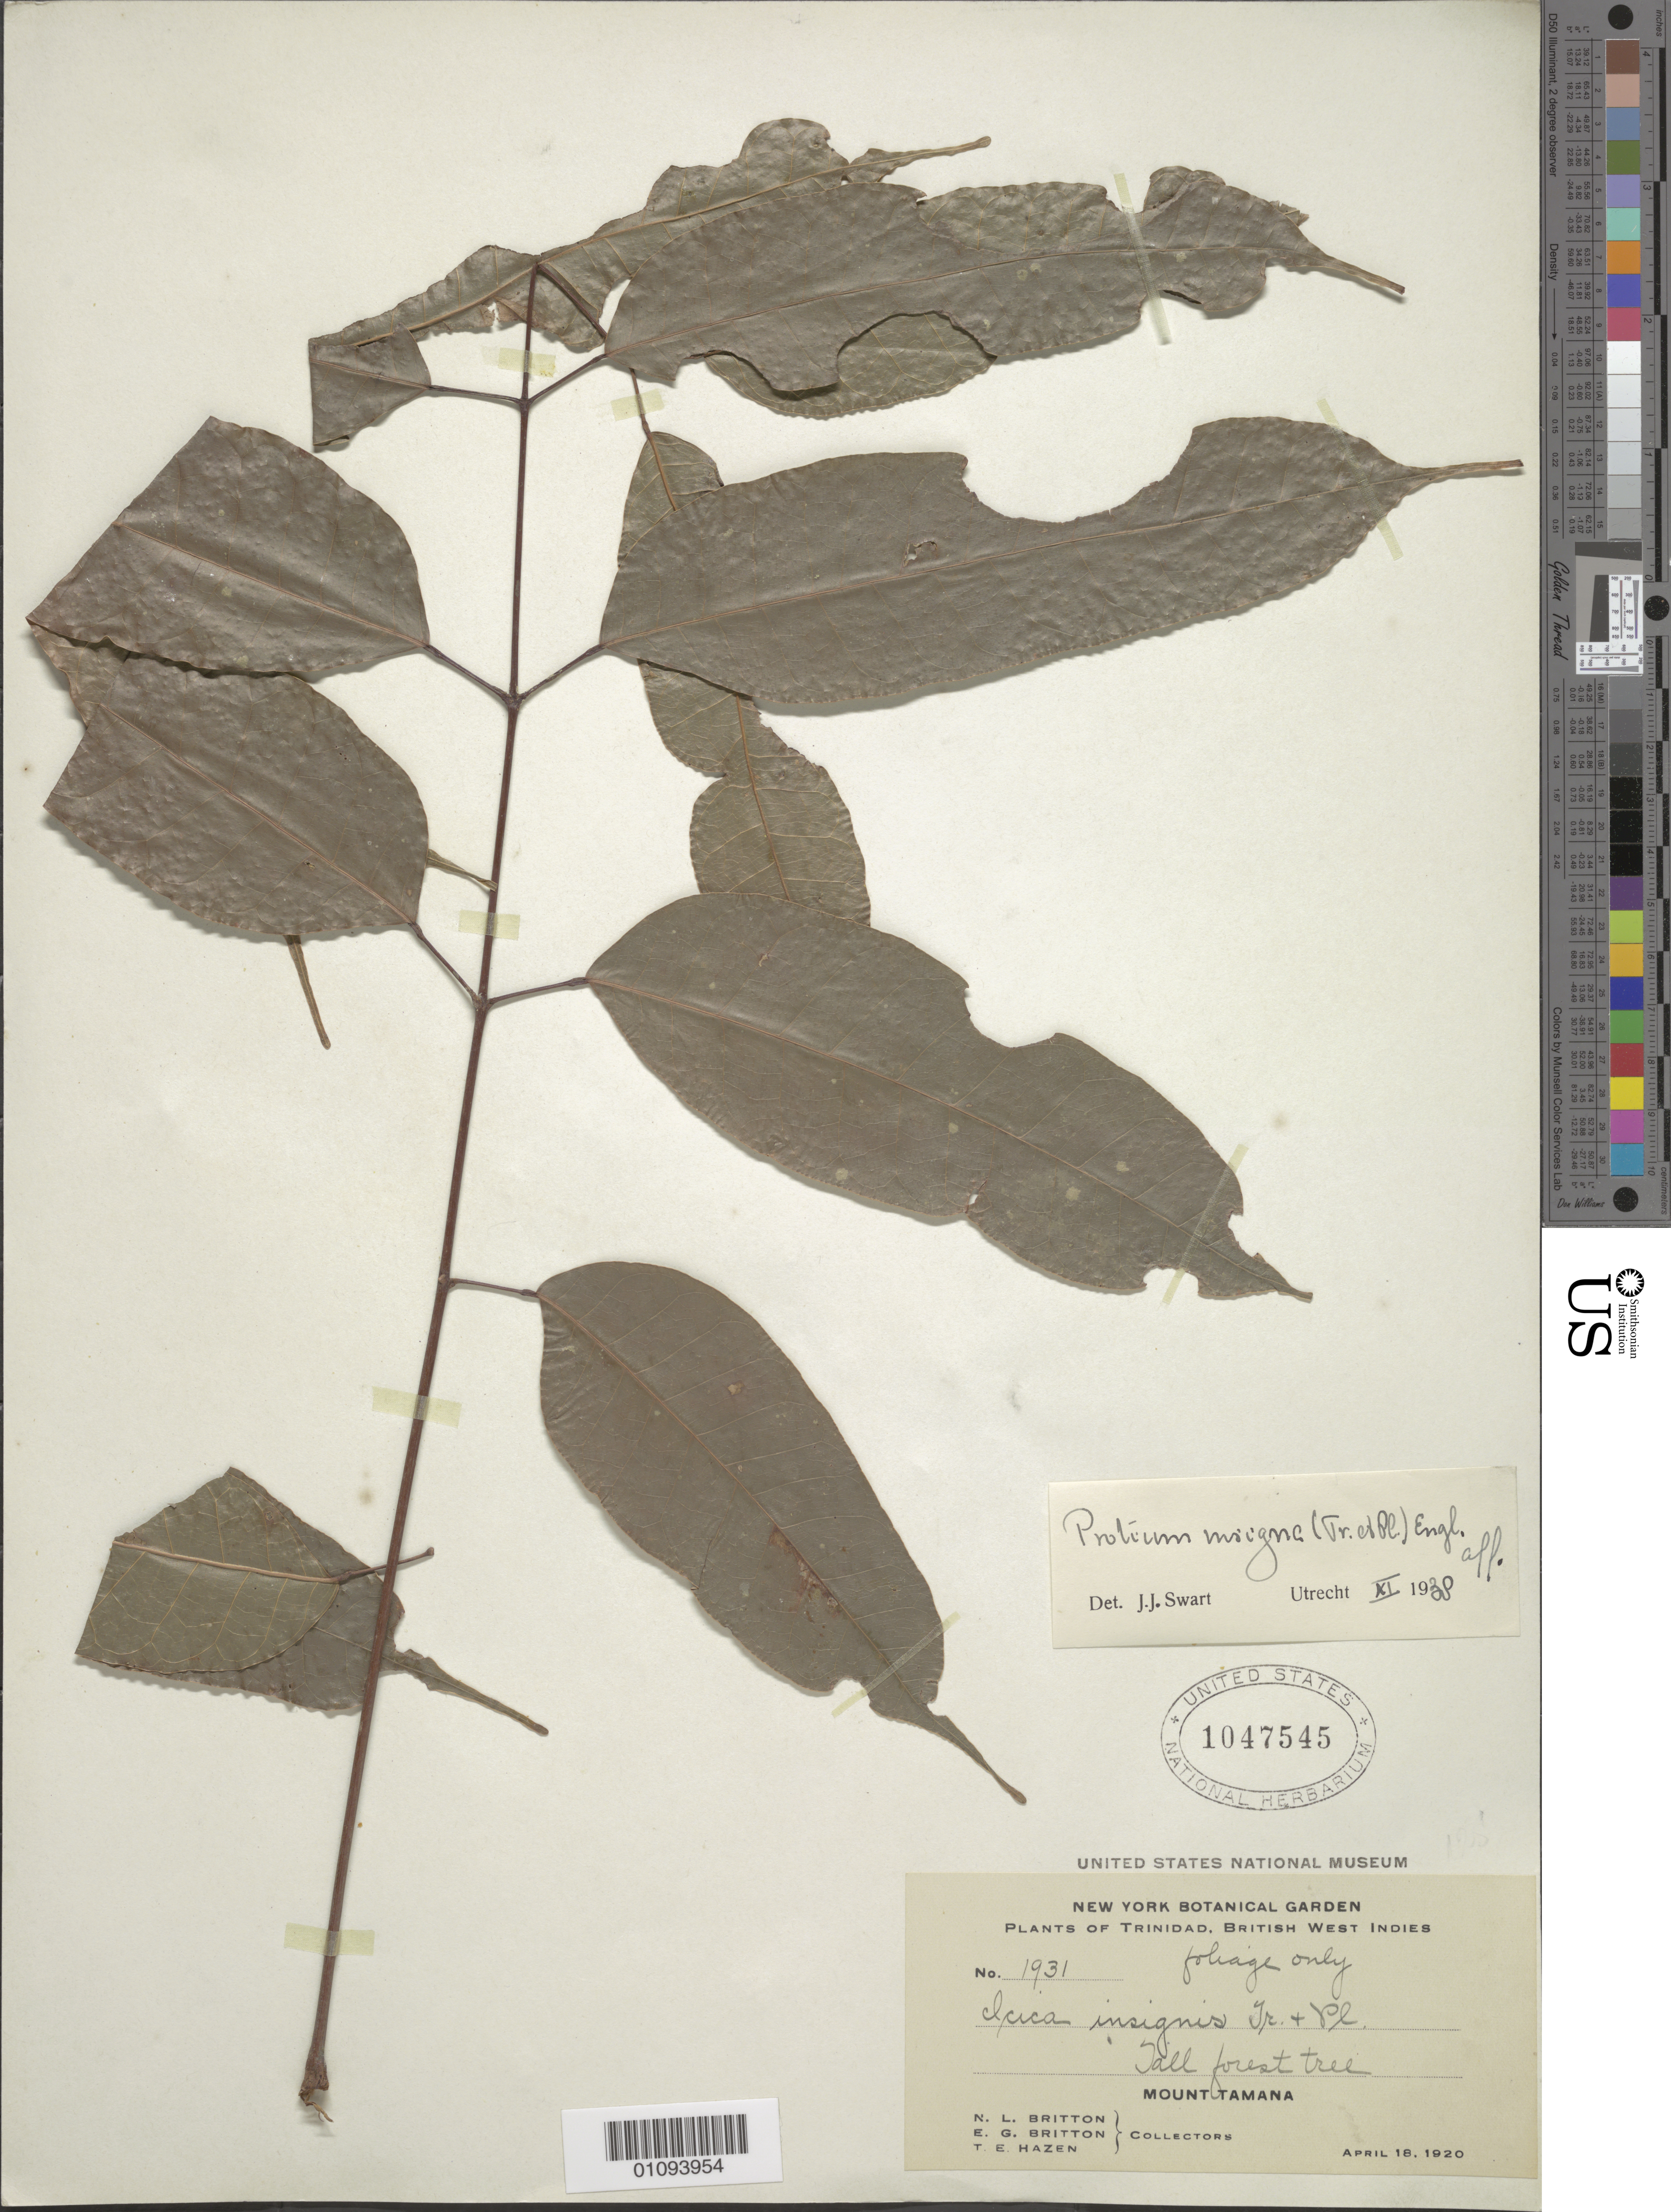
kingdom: Plantae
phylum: Tracheophyta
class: Magnoliopsida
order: Sapindales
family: Burseraceae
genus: Protium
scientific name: Protium sagotianum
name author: Marchand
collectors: N. Britton, E. G. Britton & T. E. Hazen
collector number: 1931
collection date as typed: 16 Apr 1920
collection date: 1920-04-16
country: Trinidad and Tobago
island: Trinidad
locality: Mount Tamana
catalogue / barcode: US 1047545